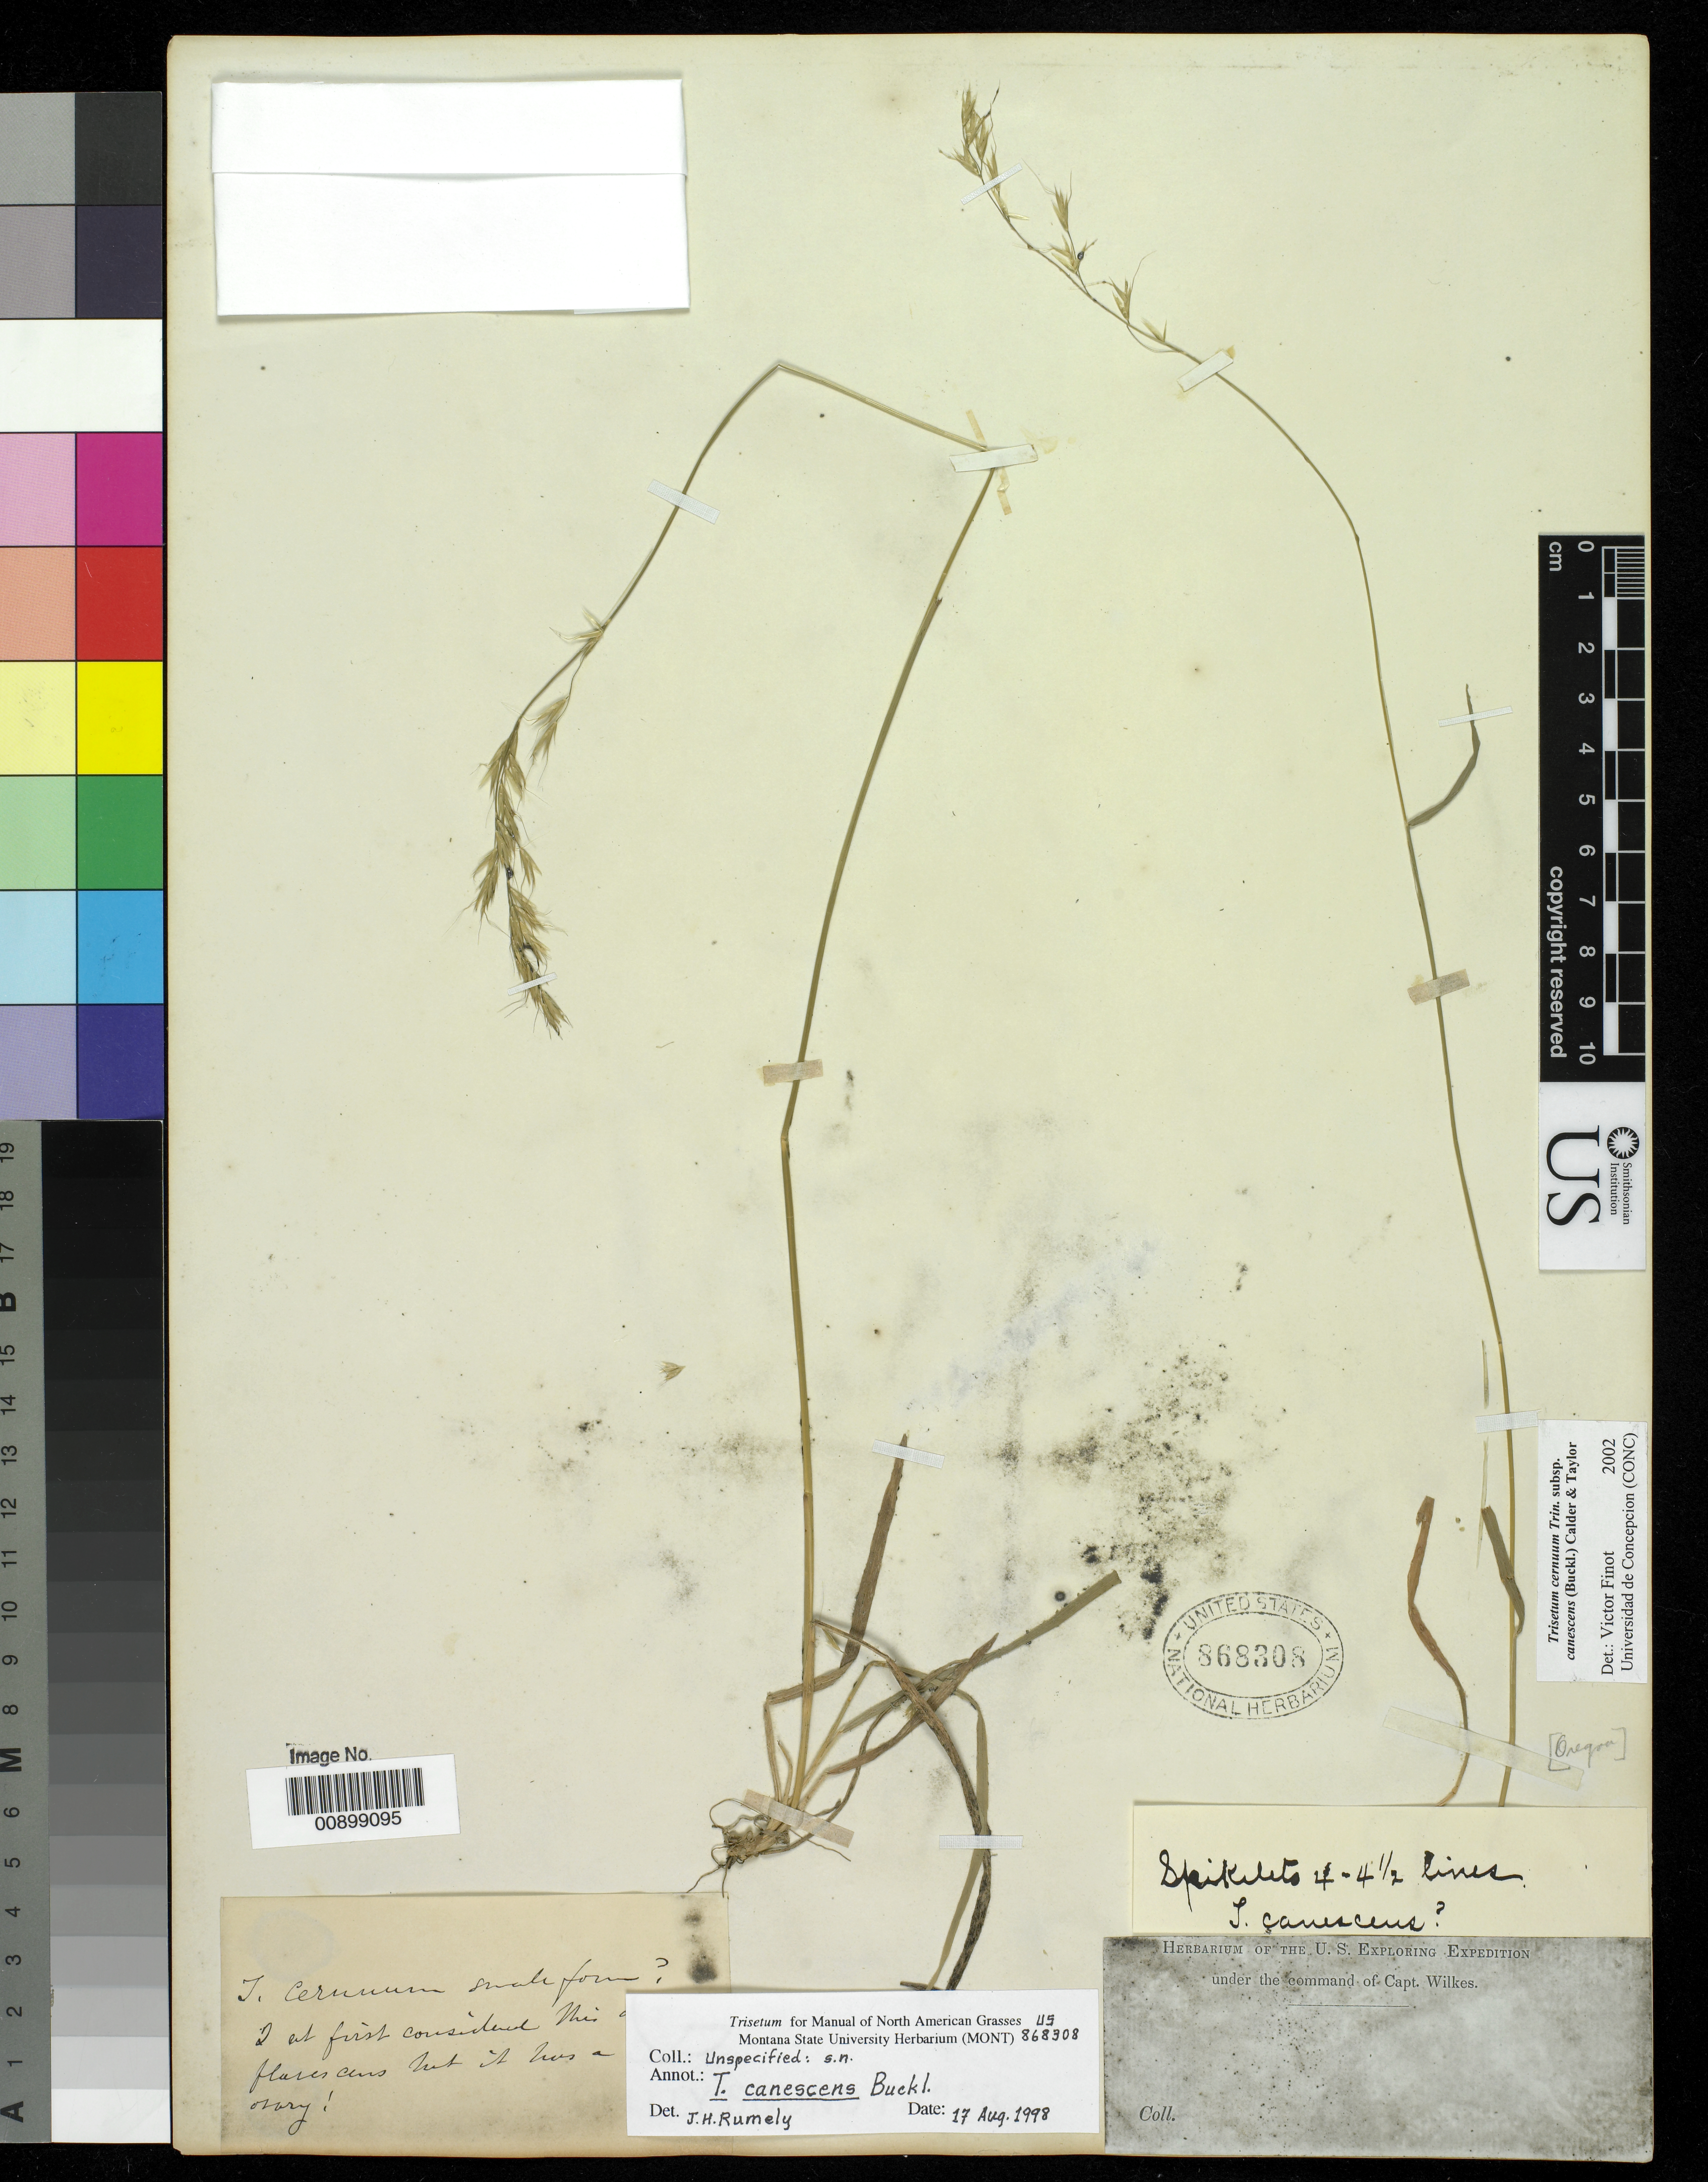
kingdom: Plantae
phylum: Tracheophyta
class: Liliopsida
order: Poales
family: Poaceae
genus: Graphephorum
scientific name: Graphephorum canescens ined.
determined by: Poaceae Reorganization Project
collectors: Wilkes Explor. Exped.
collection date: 1838/1842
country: United States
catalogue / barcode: US 868308